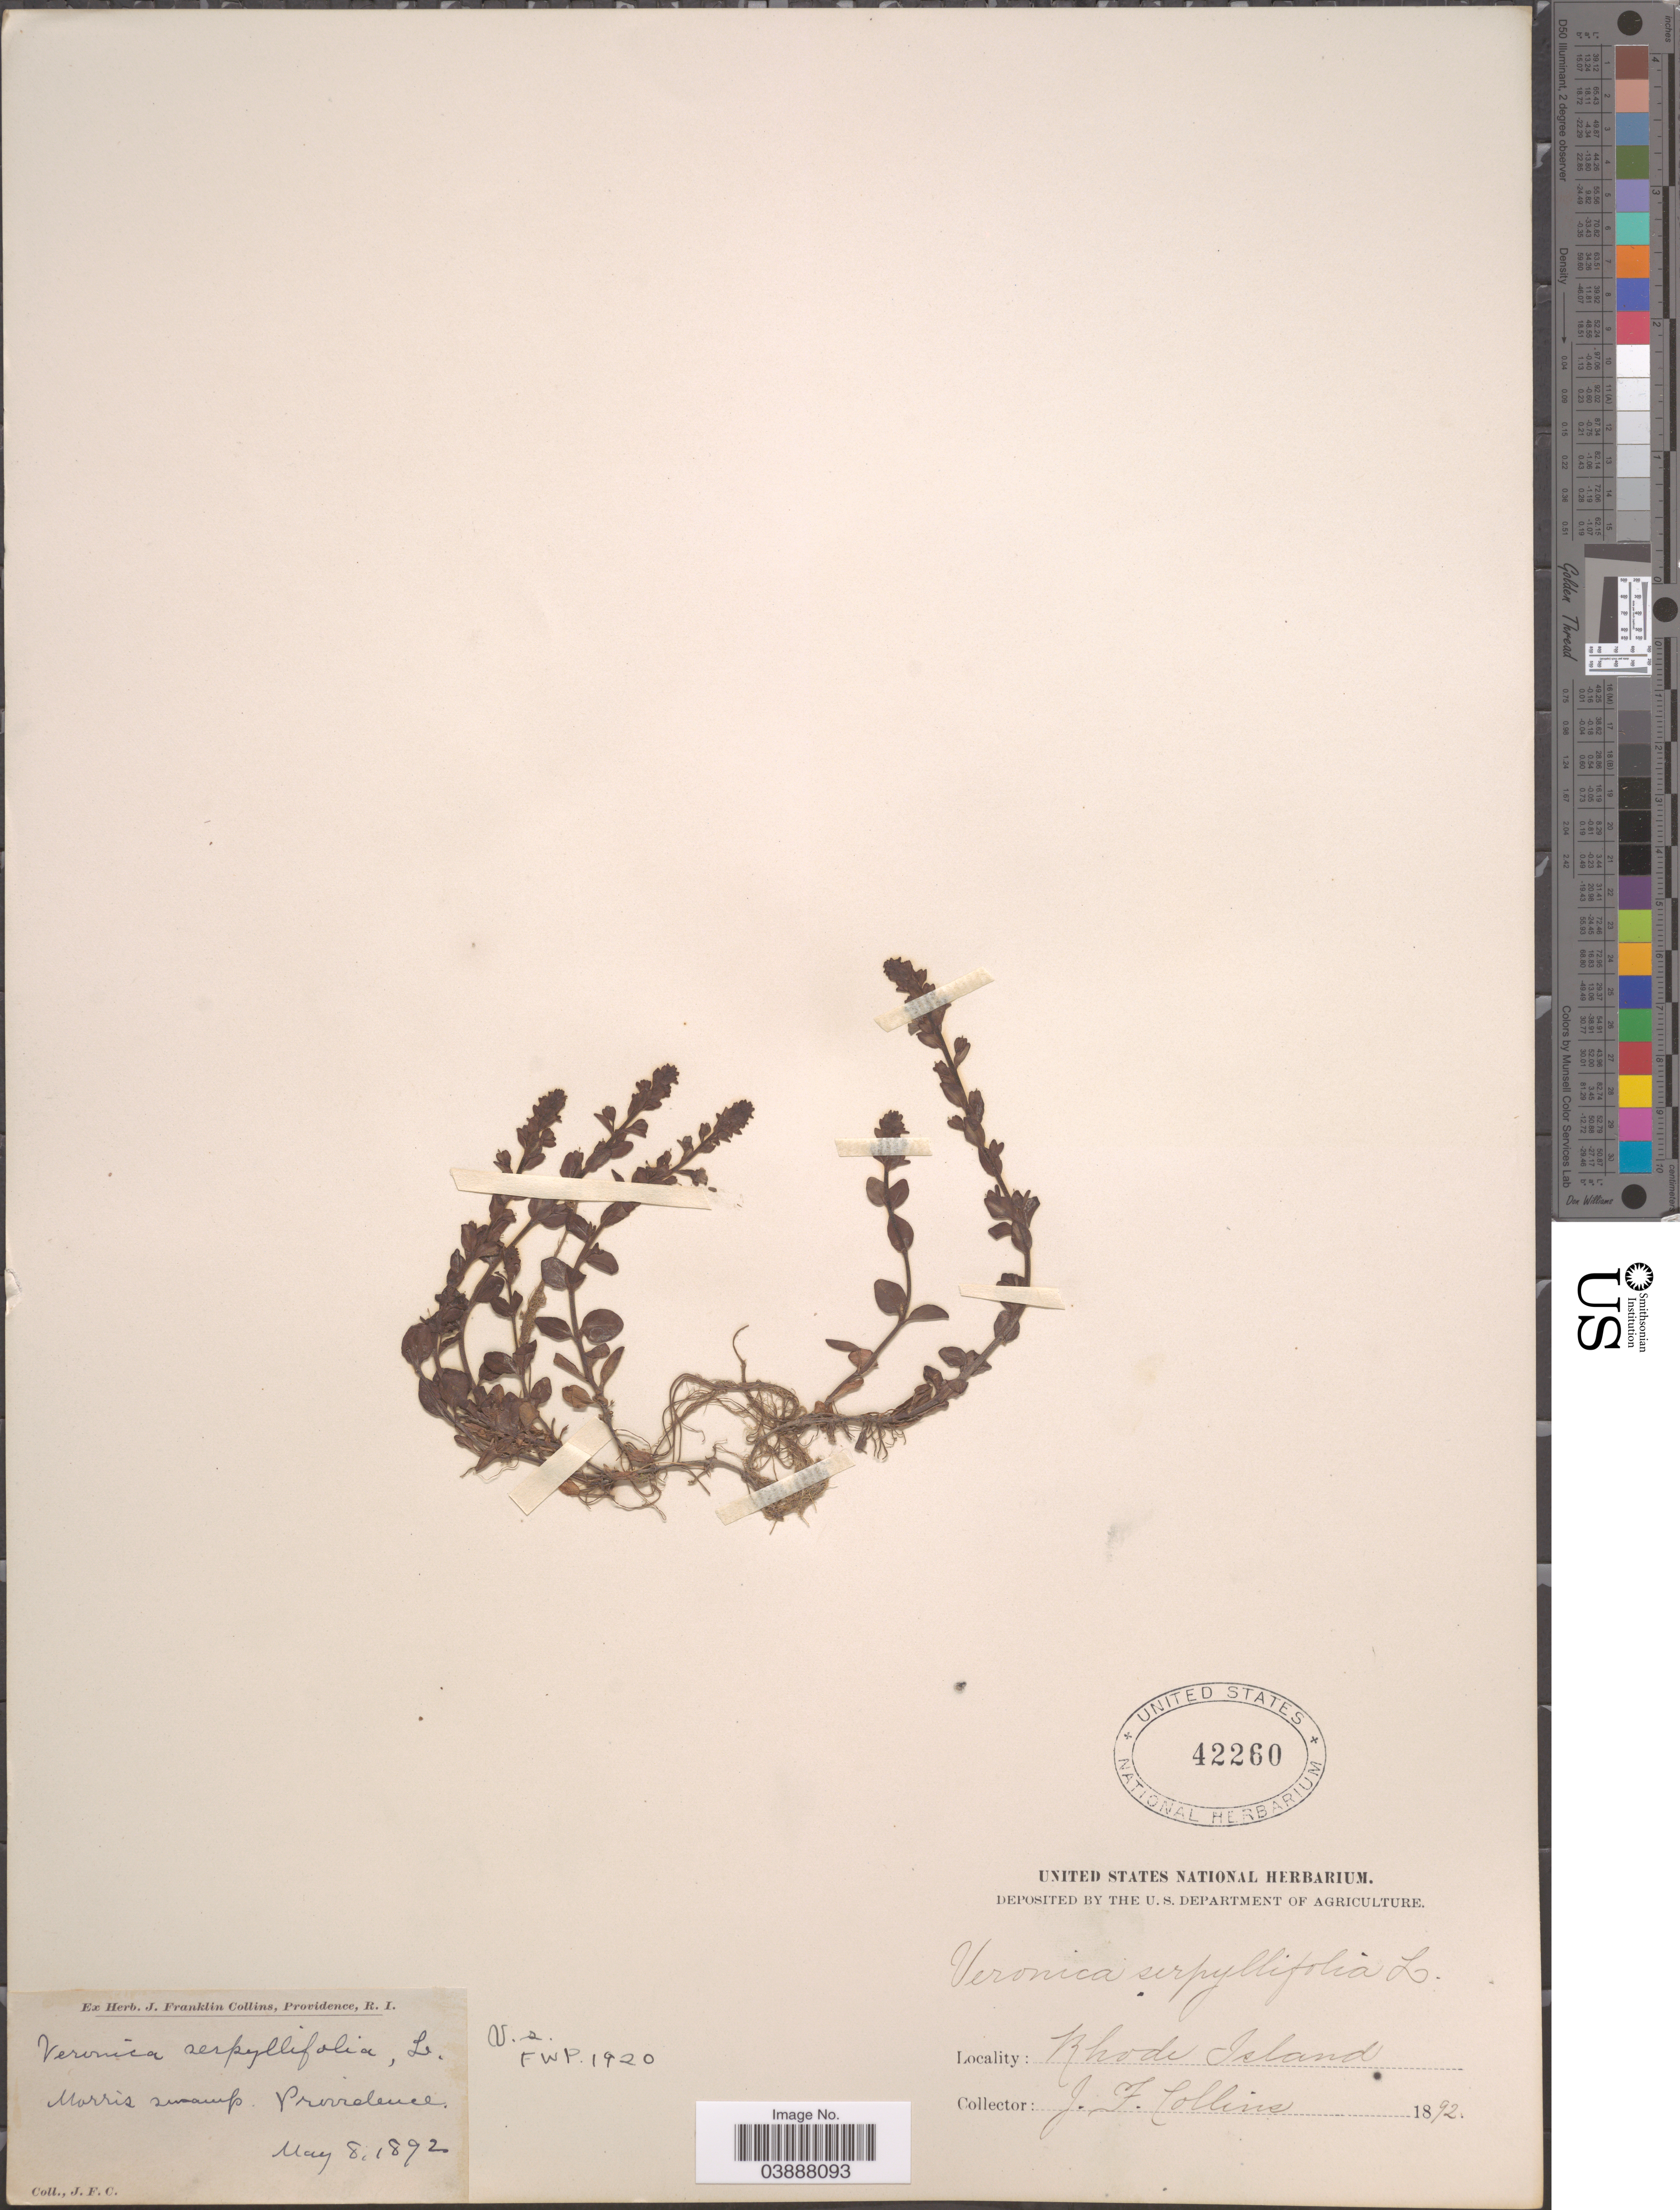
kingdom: Plantae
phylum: Tracheophyta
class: Magnoliopsida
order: Lamiales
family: Plantaginaceae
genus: Veronica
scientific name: Veronica serpyllifolia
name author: L.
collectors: J. Collins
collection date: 1892-05-08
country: United States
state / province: Rhode Island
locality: Morris swamp. Providence.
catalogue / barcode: US 42260